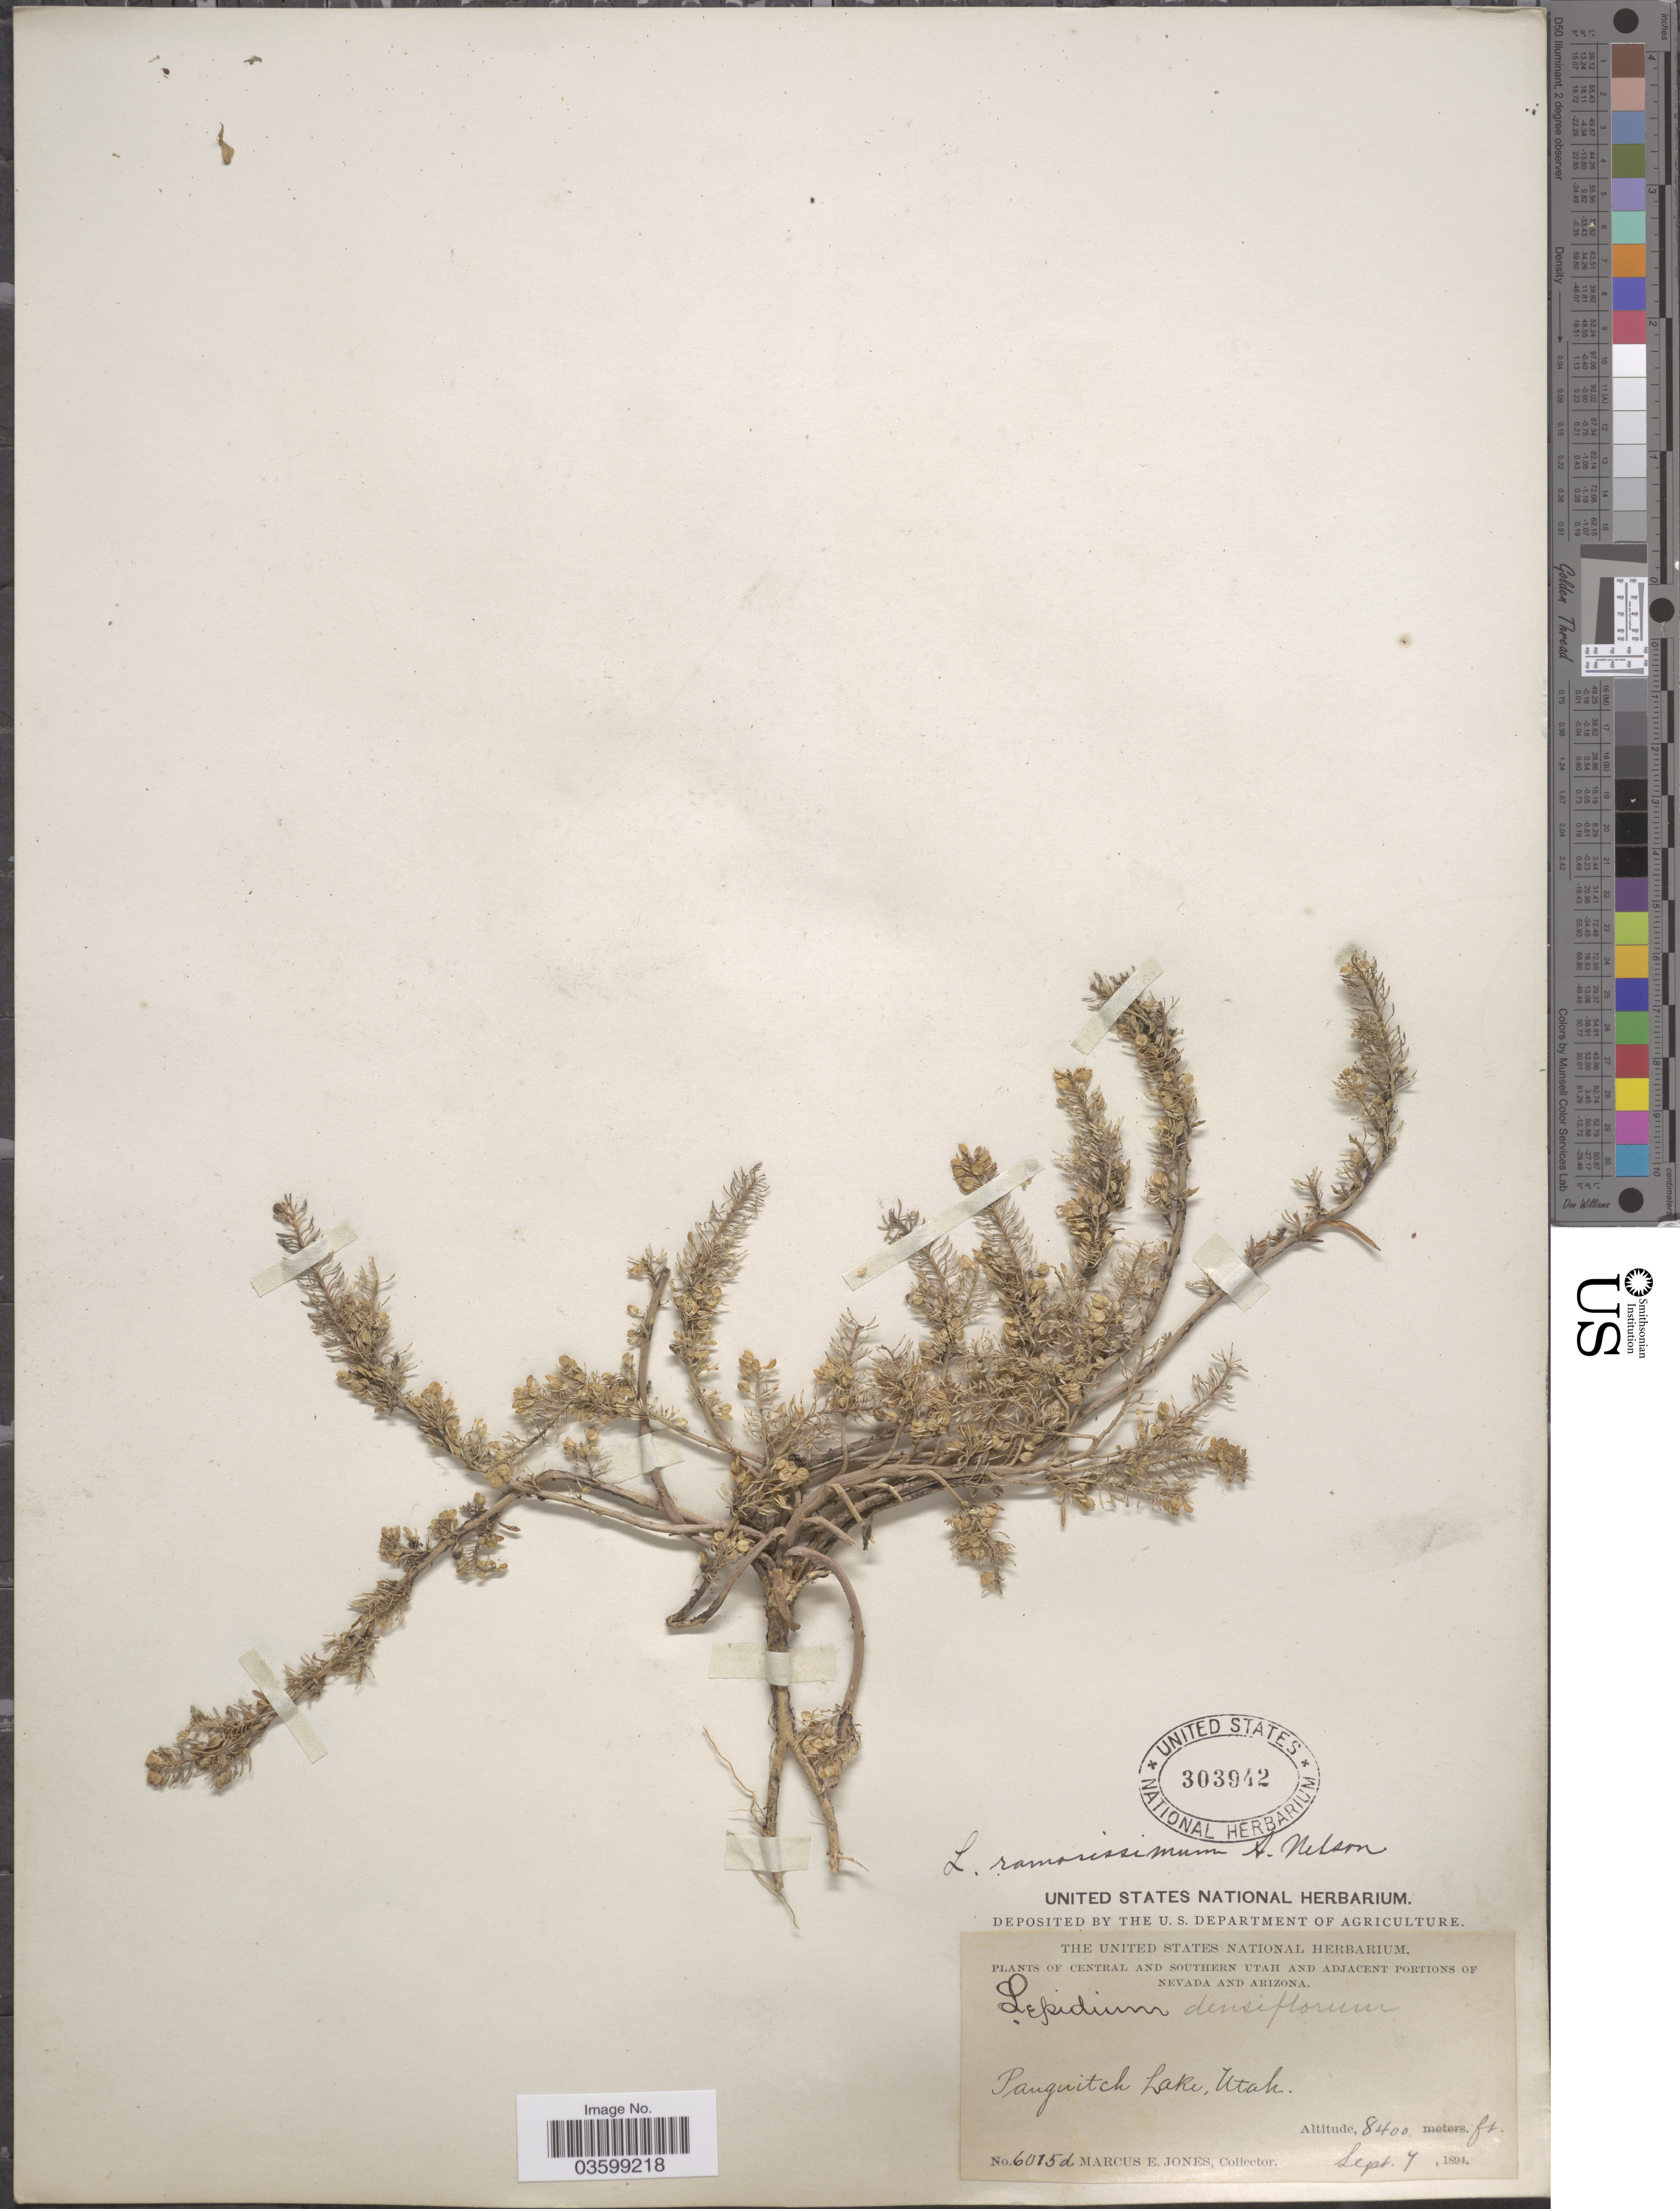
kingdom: Plantae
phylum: Tracheophyta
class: Magnoliopsida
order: Brassicales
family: Brassicaceae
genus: Lepidium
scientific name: Lepidium ramosissimum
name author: A. Nelson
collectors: M. E. Jones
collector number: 6015d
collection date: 1894-09-04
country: United States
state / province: Utah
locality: Central and Southern Utah. Pangnitch Lake.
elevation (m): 2560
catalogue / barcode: US 303942